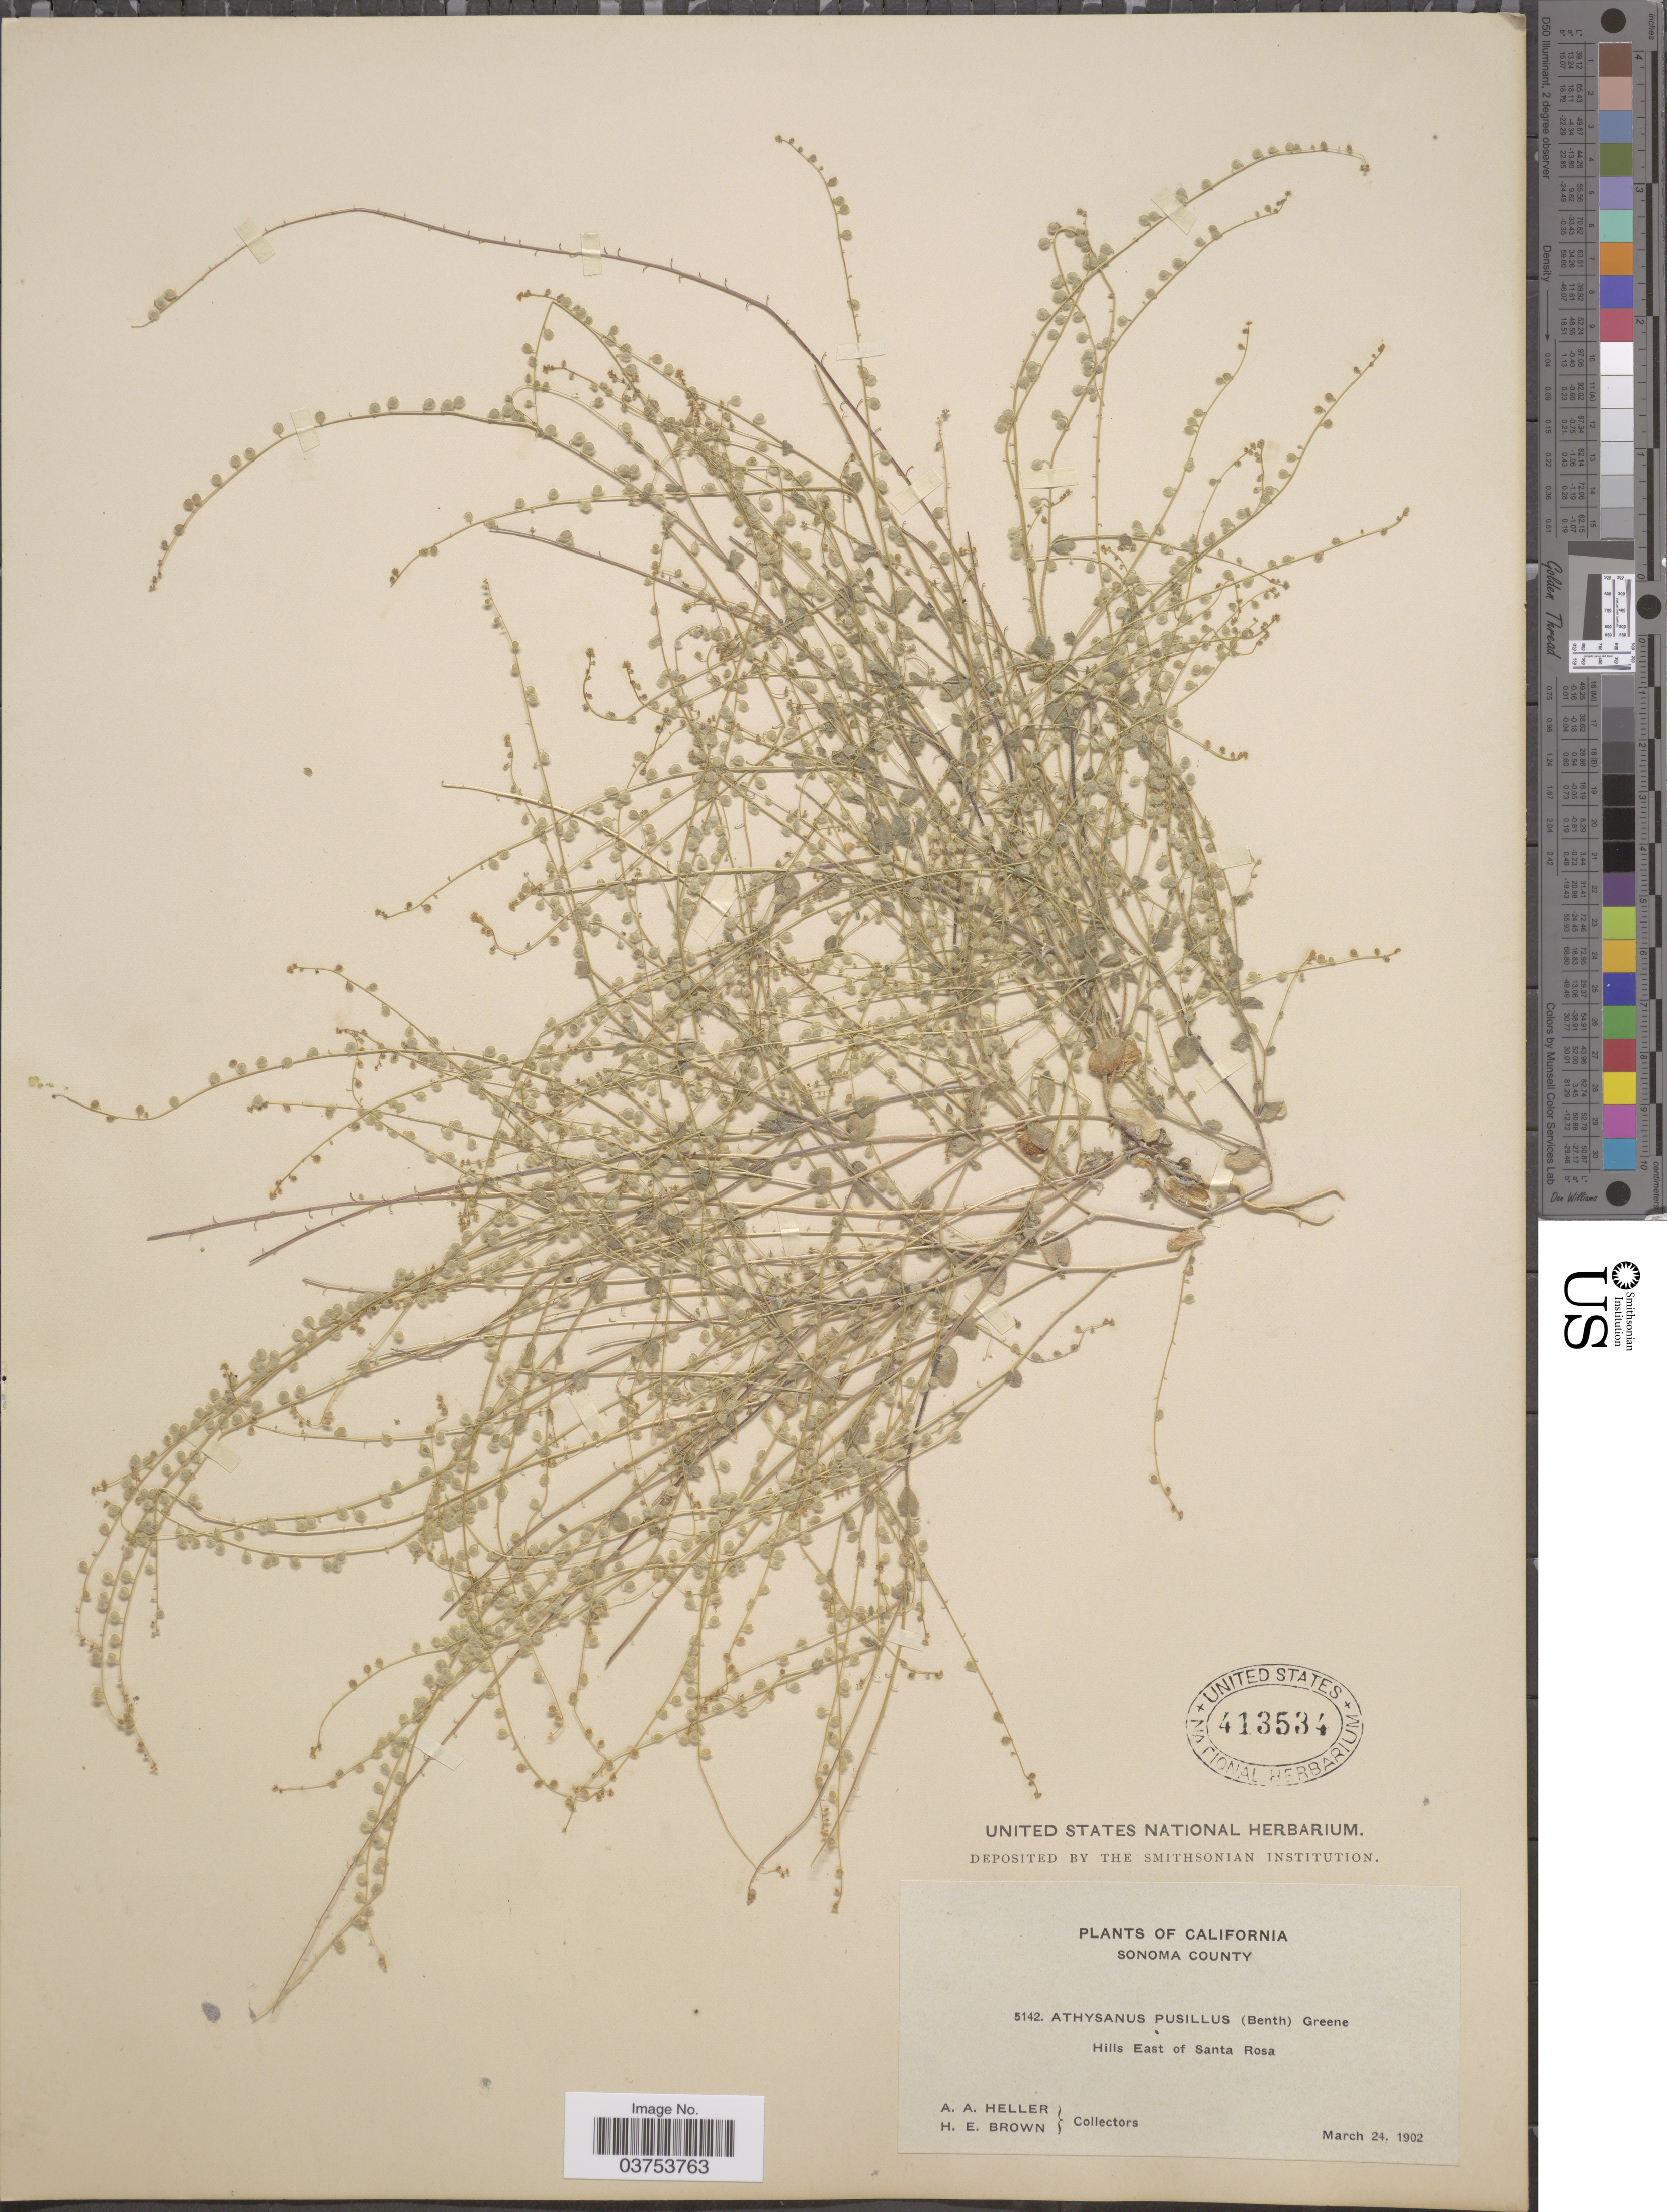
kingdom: Plantae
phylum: Tracheophyta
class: Magnoliopsida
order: Brassicales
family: Brassicaceae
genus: Athysanus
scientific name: Athysanus pusillus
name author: (Hook.) Greene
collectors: A. A. Heller & H. E. Brown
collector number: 5142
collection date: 1902-03-24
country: United States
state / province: California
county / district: Sonoma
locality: Sonoma County. Hills East of Santa Rosa.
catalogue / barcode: US 413534